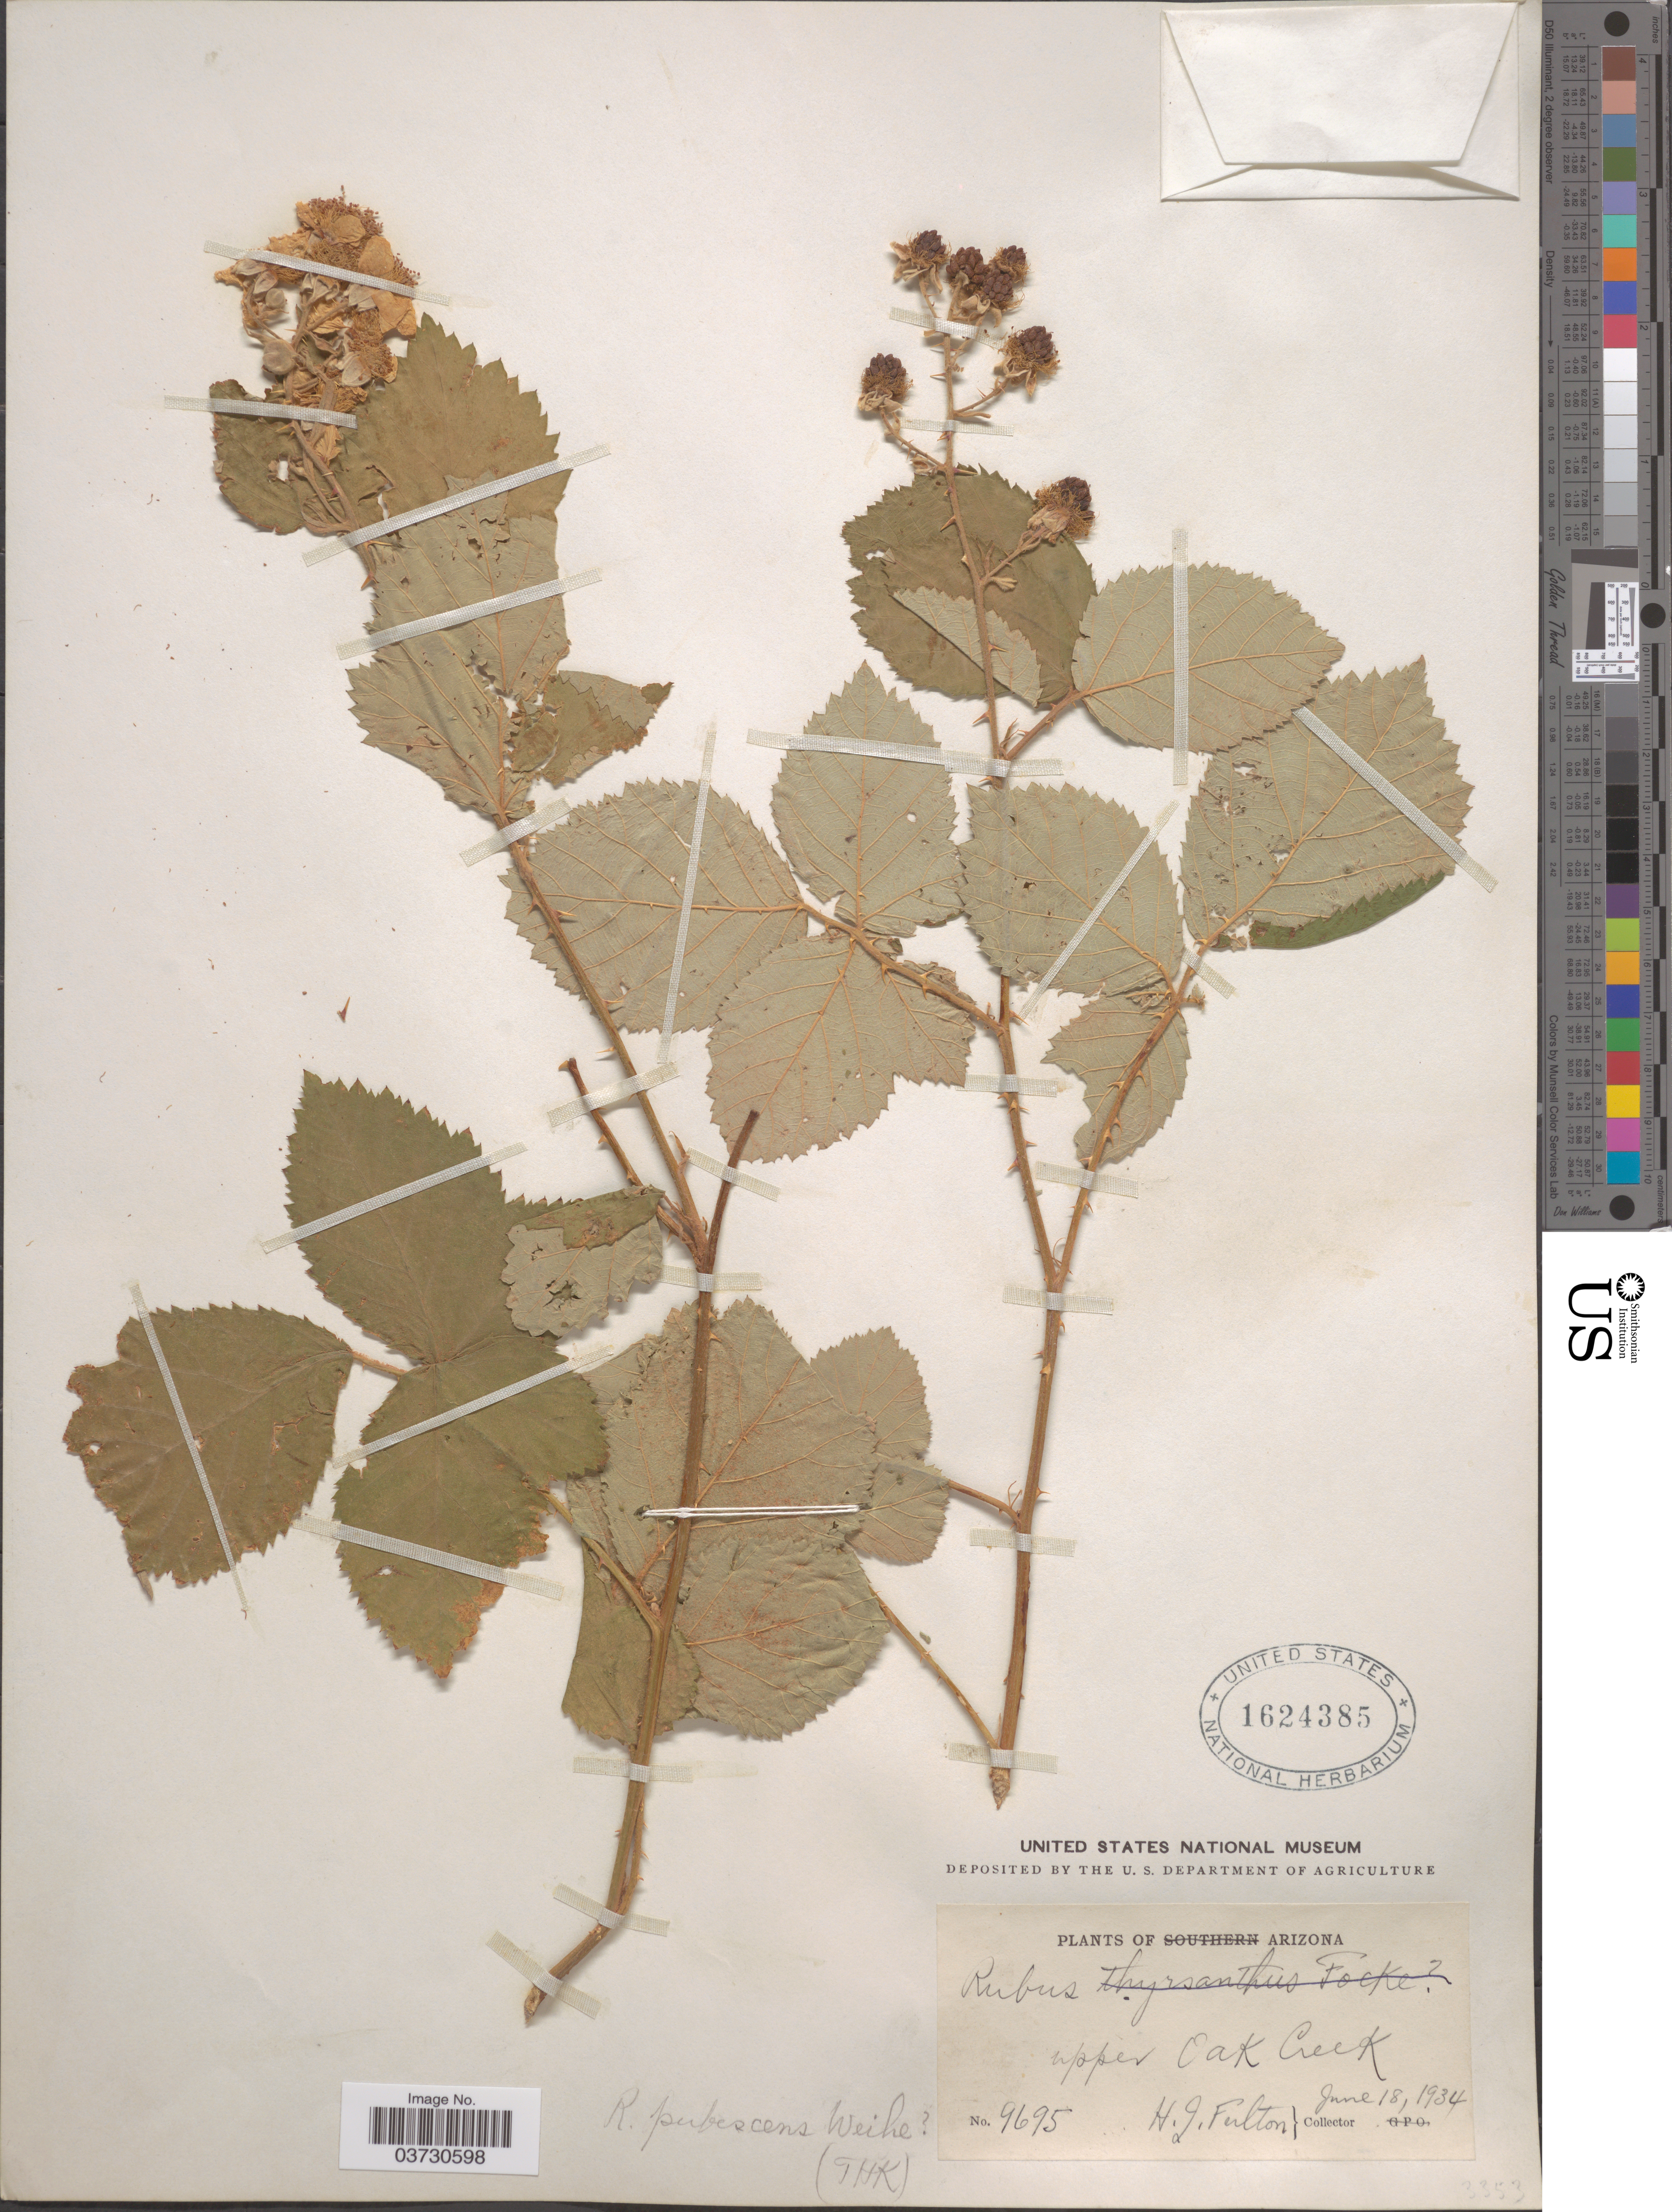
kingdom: Plantae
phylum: Tracheophyta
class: Magnoliopsida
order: Rosales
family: Rosaceae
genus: Rubus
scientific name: Rubus fruticosus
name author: L.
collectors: H. Fulton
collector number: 9695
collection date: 1934-06-18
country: United States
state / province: Arizona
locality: Upper Oak Creek.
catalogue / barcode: US 1624385